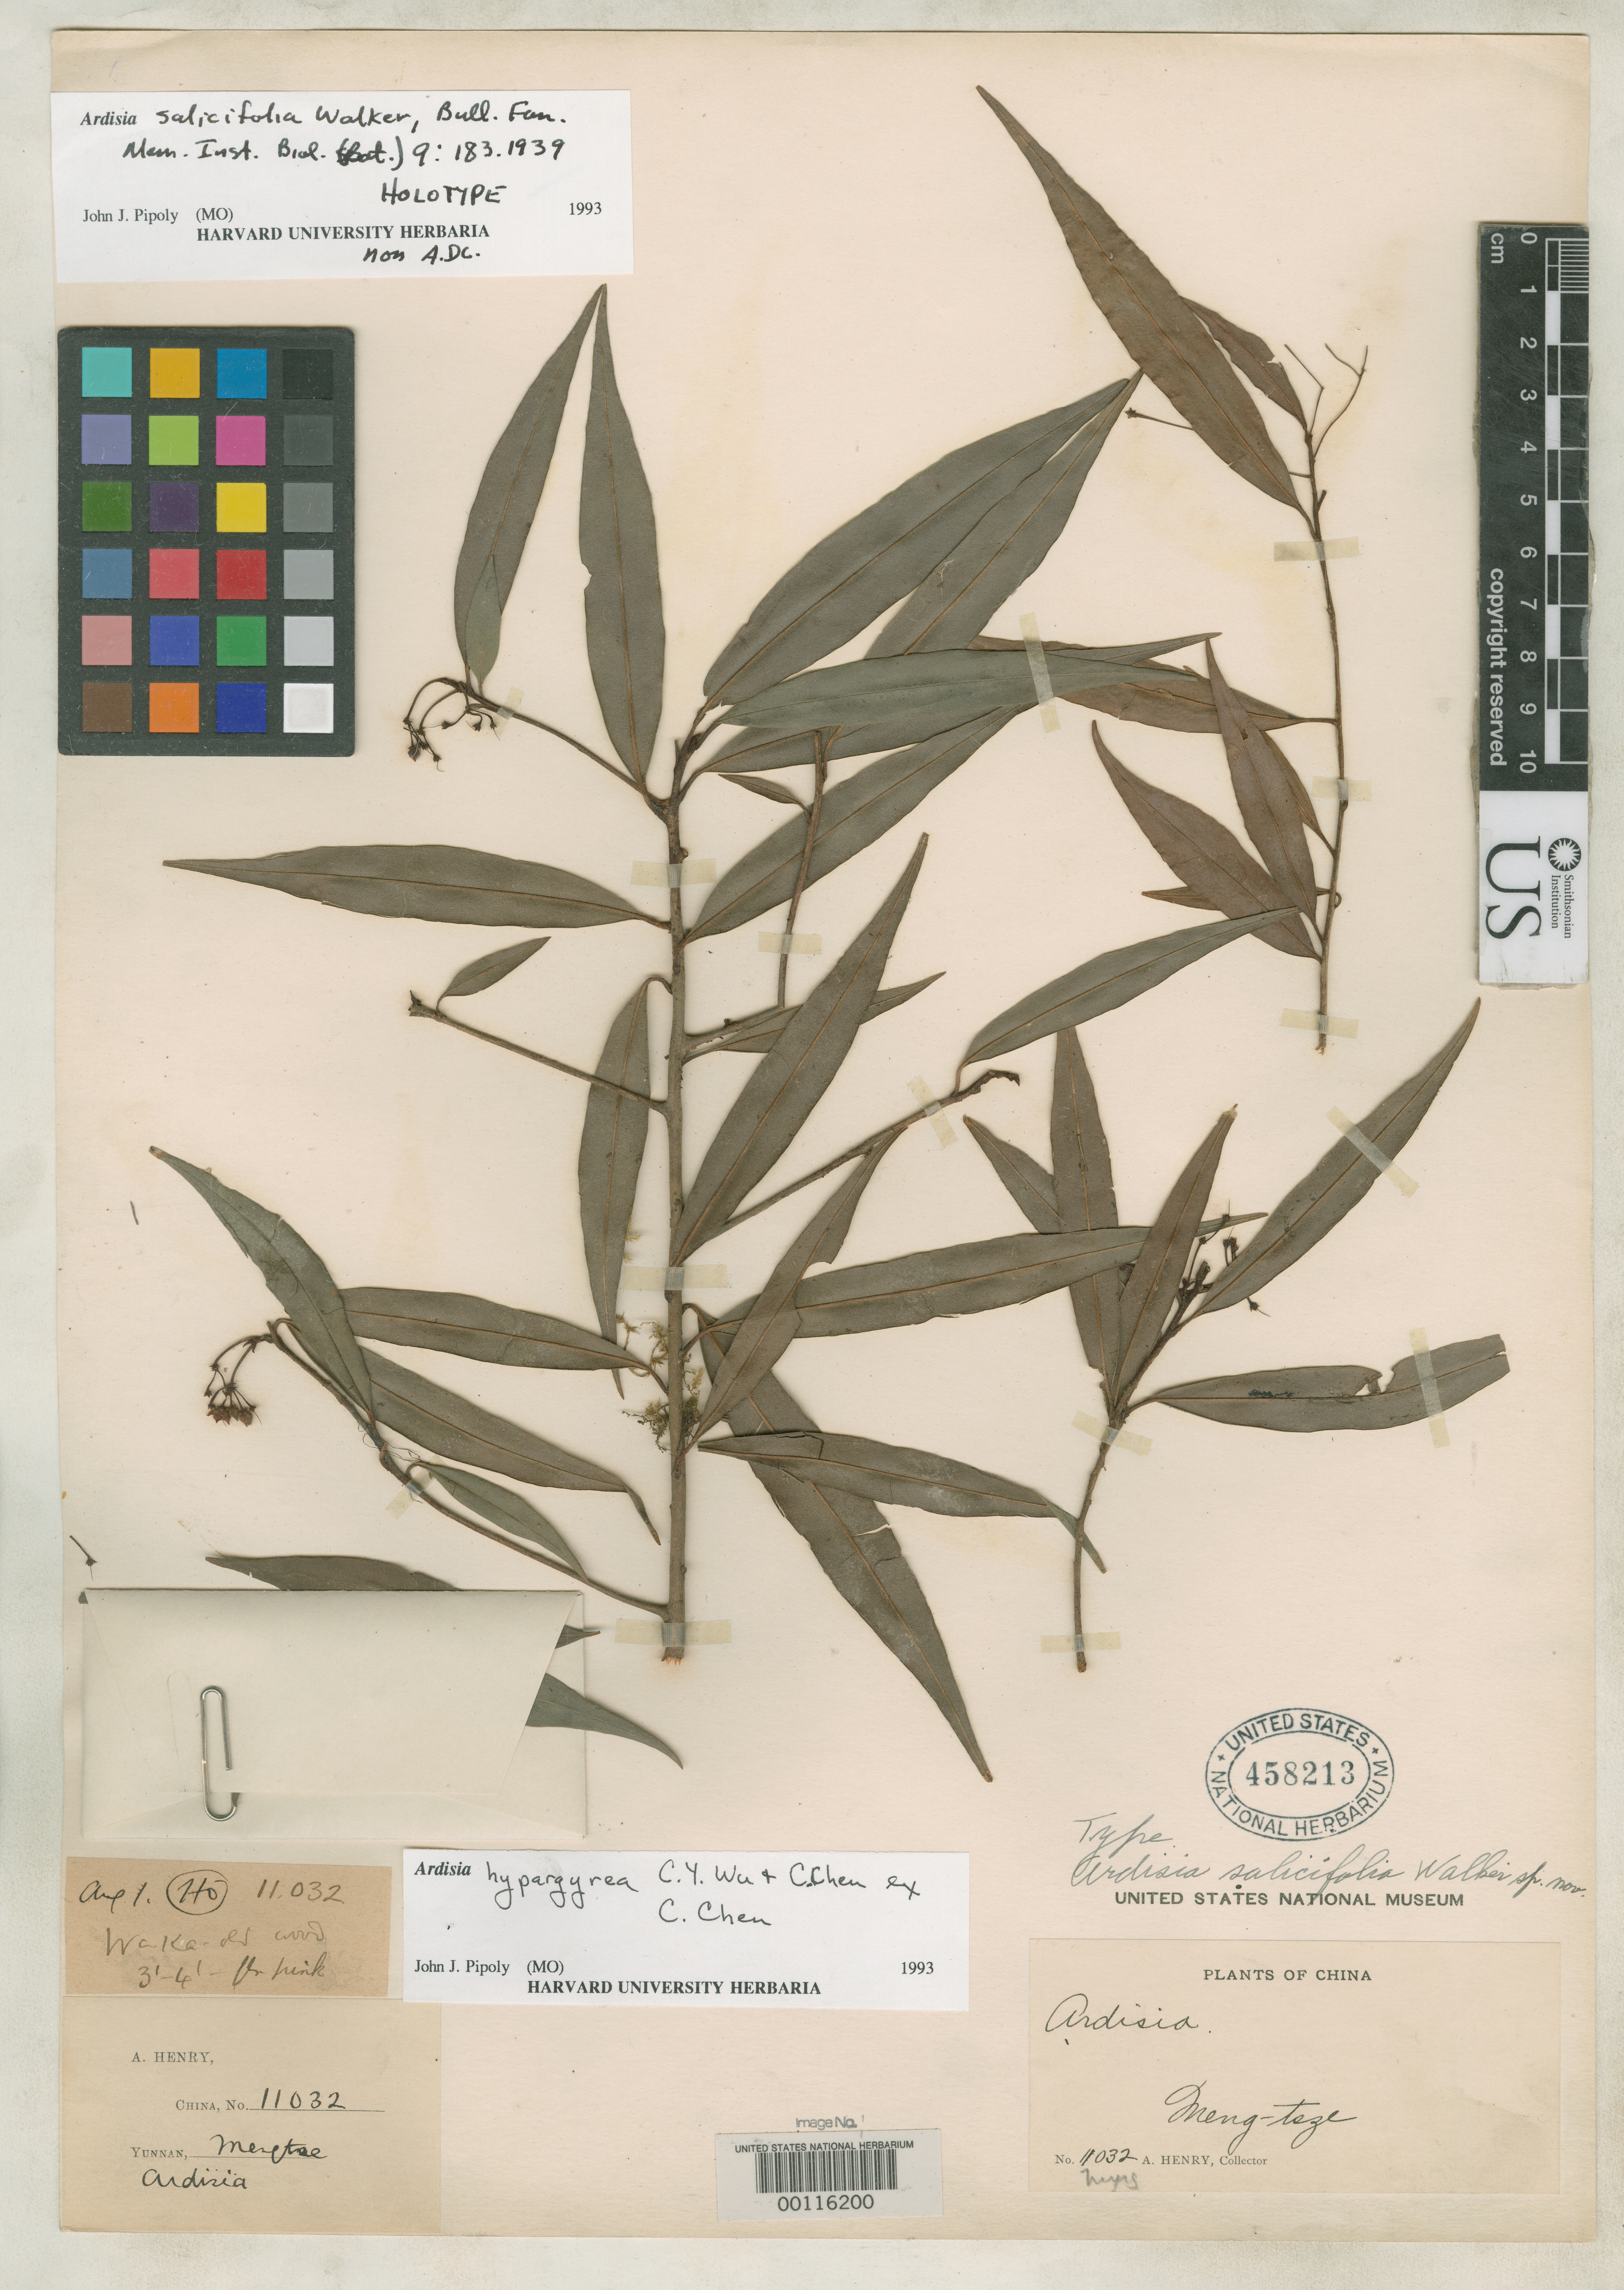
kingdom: Plantae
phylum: Tracheophyta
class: Magnoliopsida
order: Ericales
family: Primulaceae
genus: Ardisia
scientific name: Ardisia salicifolia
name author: E. Walker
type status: Holotype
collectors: A. Henry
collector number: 11032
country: China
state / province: Yunnan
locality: Yunnan, Mengtze.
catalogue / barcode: US 458213